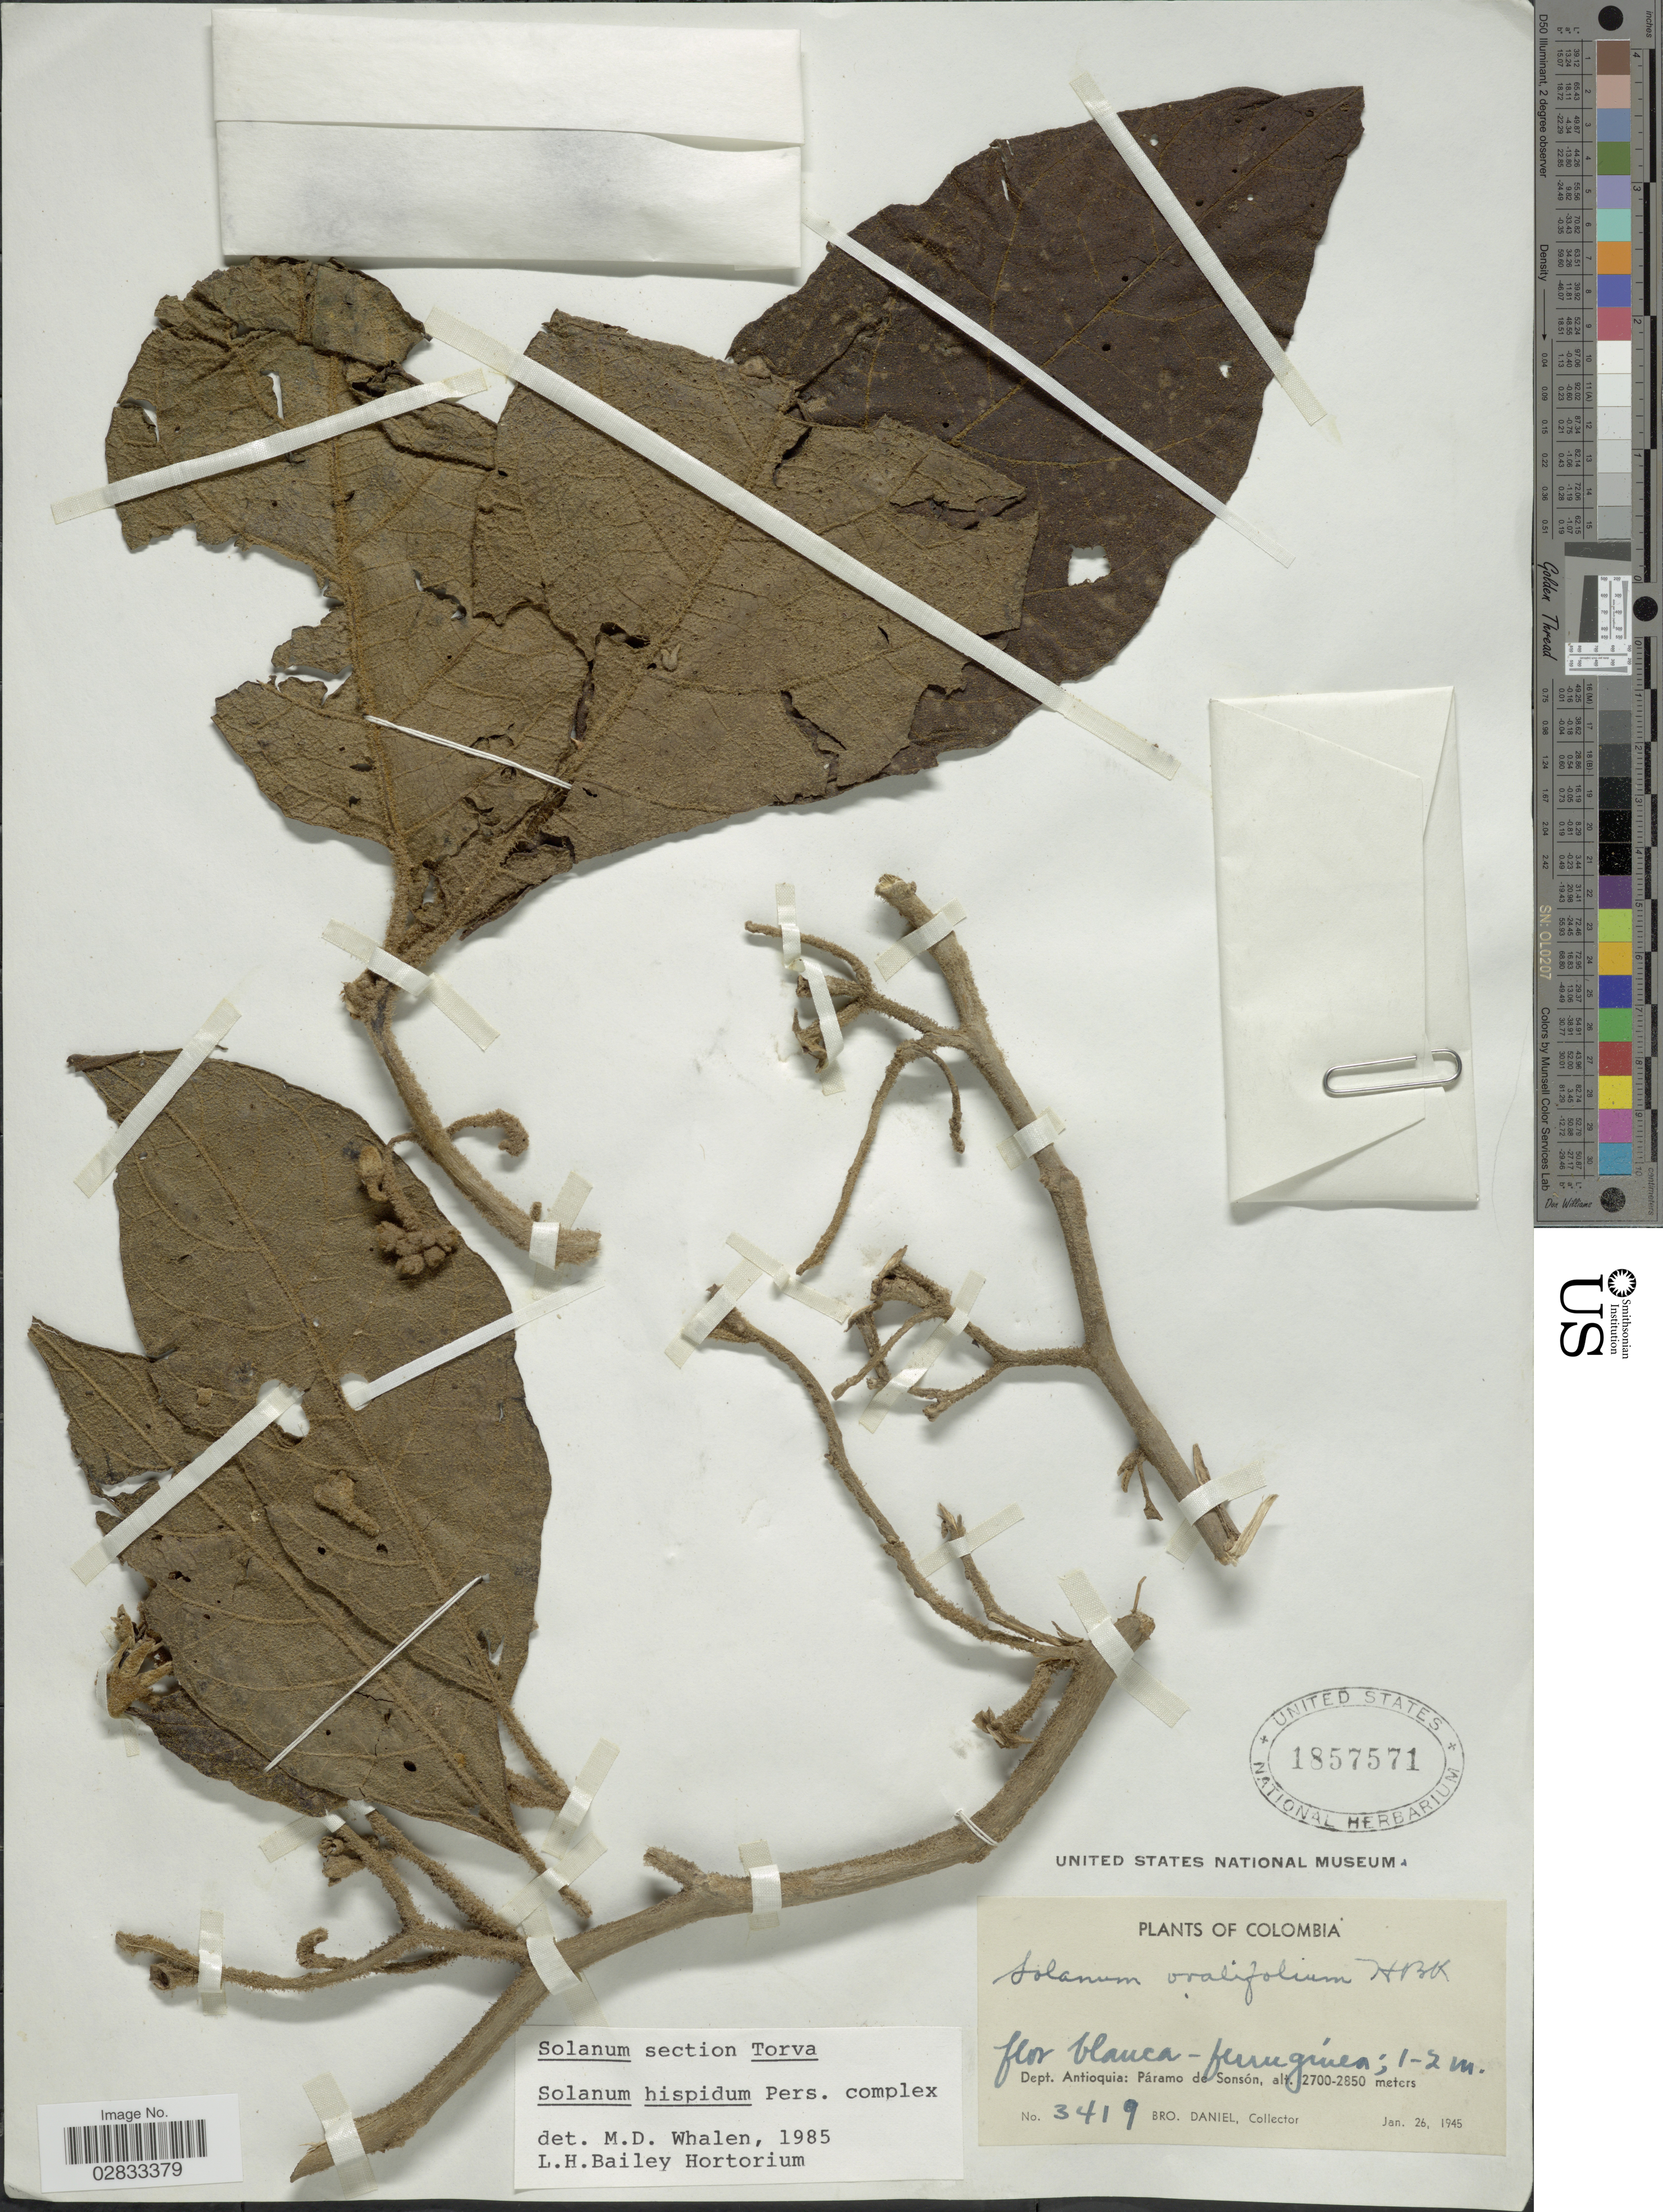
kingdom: Plantae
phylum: Tracheophyta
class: Magnoliopsida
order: Solanales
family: Solanaceae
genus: Solanum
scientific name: Solanum hispidum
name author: Pers.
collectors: Bro. Daniel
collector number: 3419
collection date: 1945-01-26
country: Colombia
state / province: Antioquia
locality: Dept. Antioquia: Páramo de Sonsón.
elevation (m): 2700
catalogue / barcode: US 1857571